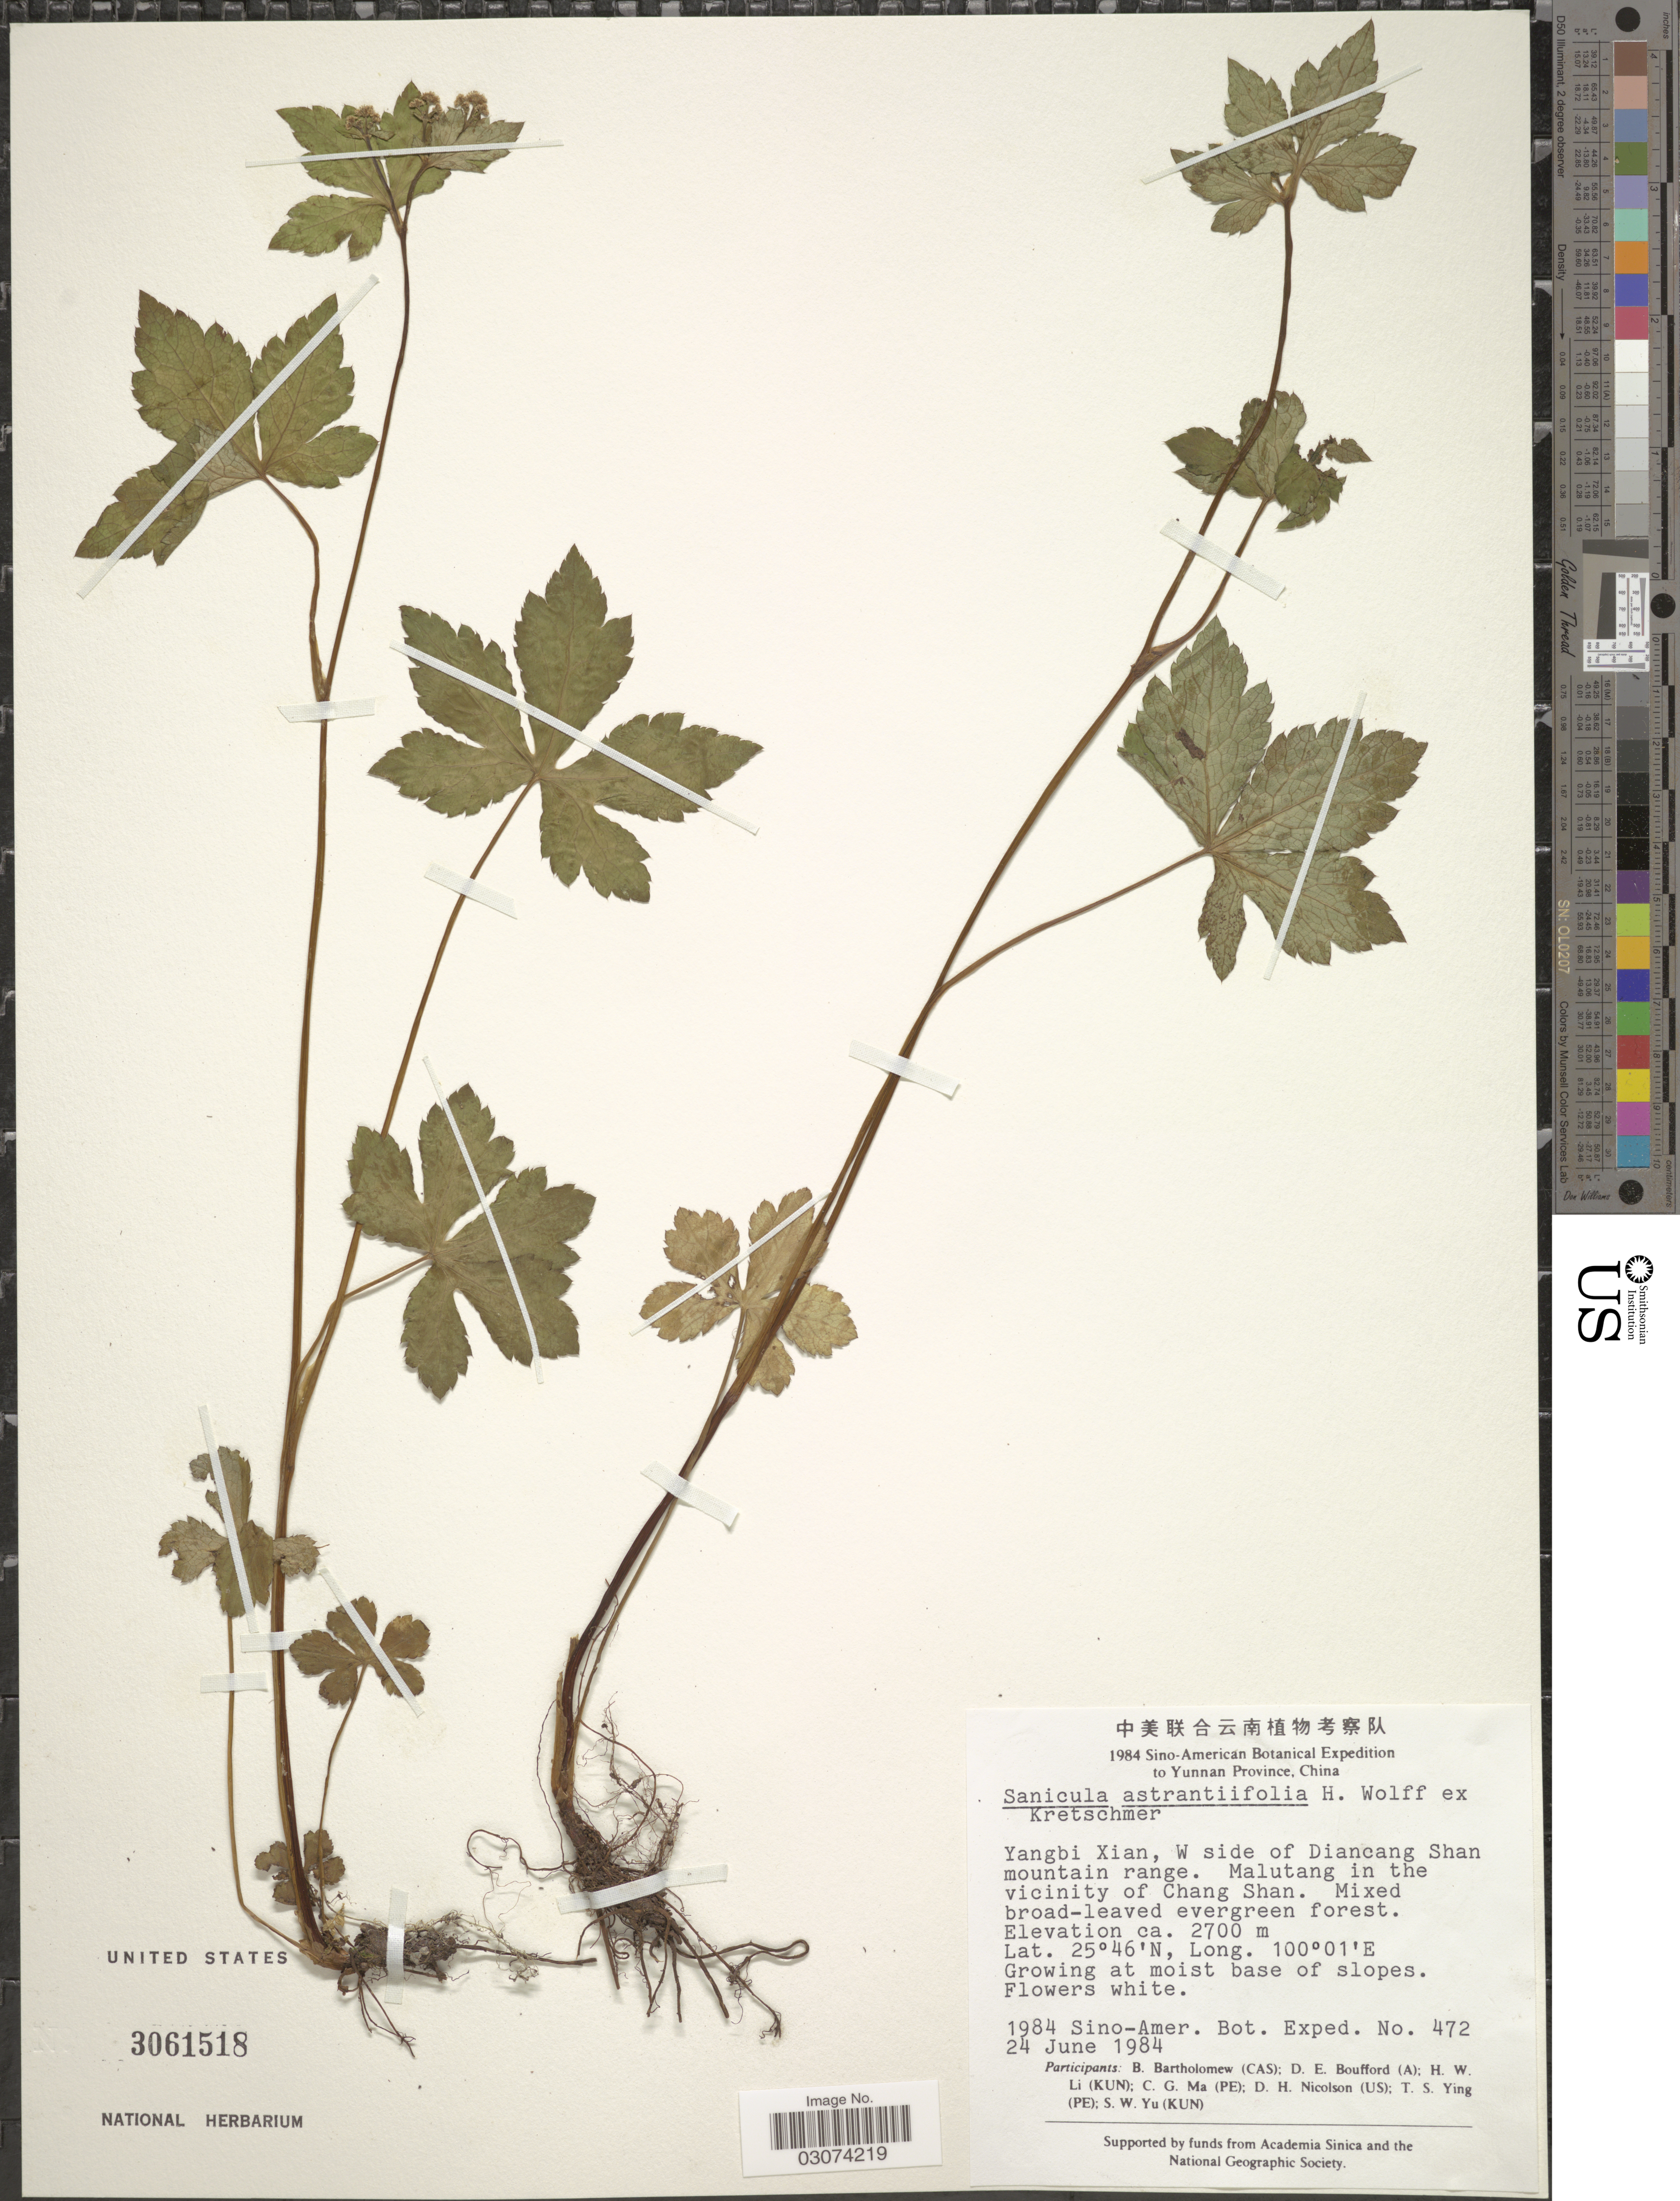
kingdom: Plantae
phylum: Tracheophyta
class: Magnoliopsida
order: Apiales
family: Apiaceae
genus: Sanicula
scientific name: Sanicula astrantiifolia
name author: H. Wolff ex Kretschmer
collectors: B. Bartholomew, D. E. Boufford, H. W. Li, C. Ma & et al.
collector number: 472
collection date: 1984-06-24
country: China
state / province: Yunnan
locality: Yangbi Xian, W side of Diancang Shan mountain range. Malutang in the vicinity of Chang Shan.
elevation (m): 2700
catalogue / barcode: US 3061518